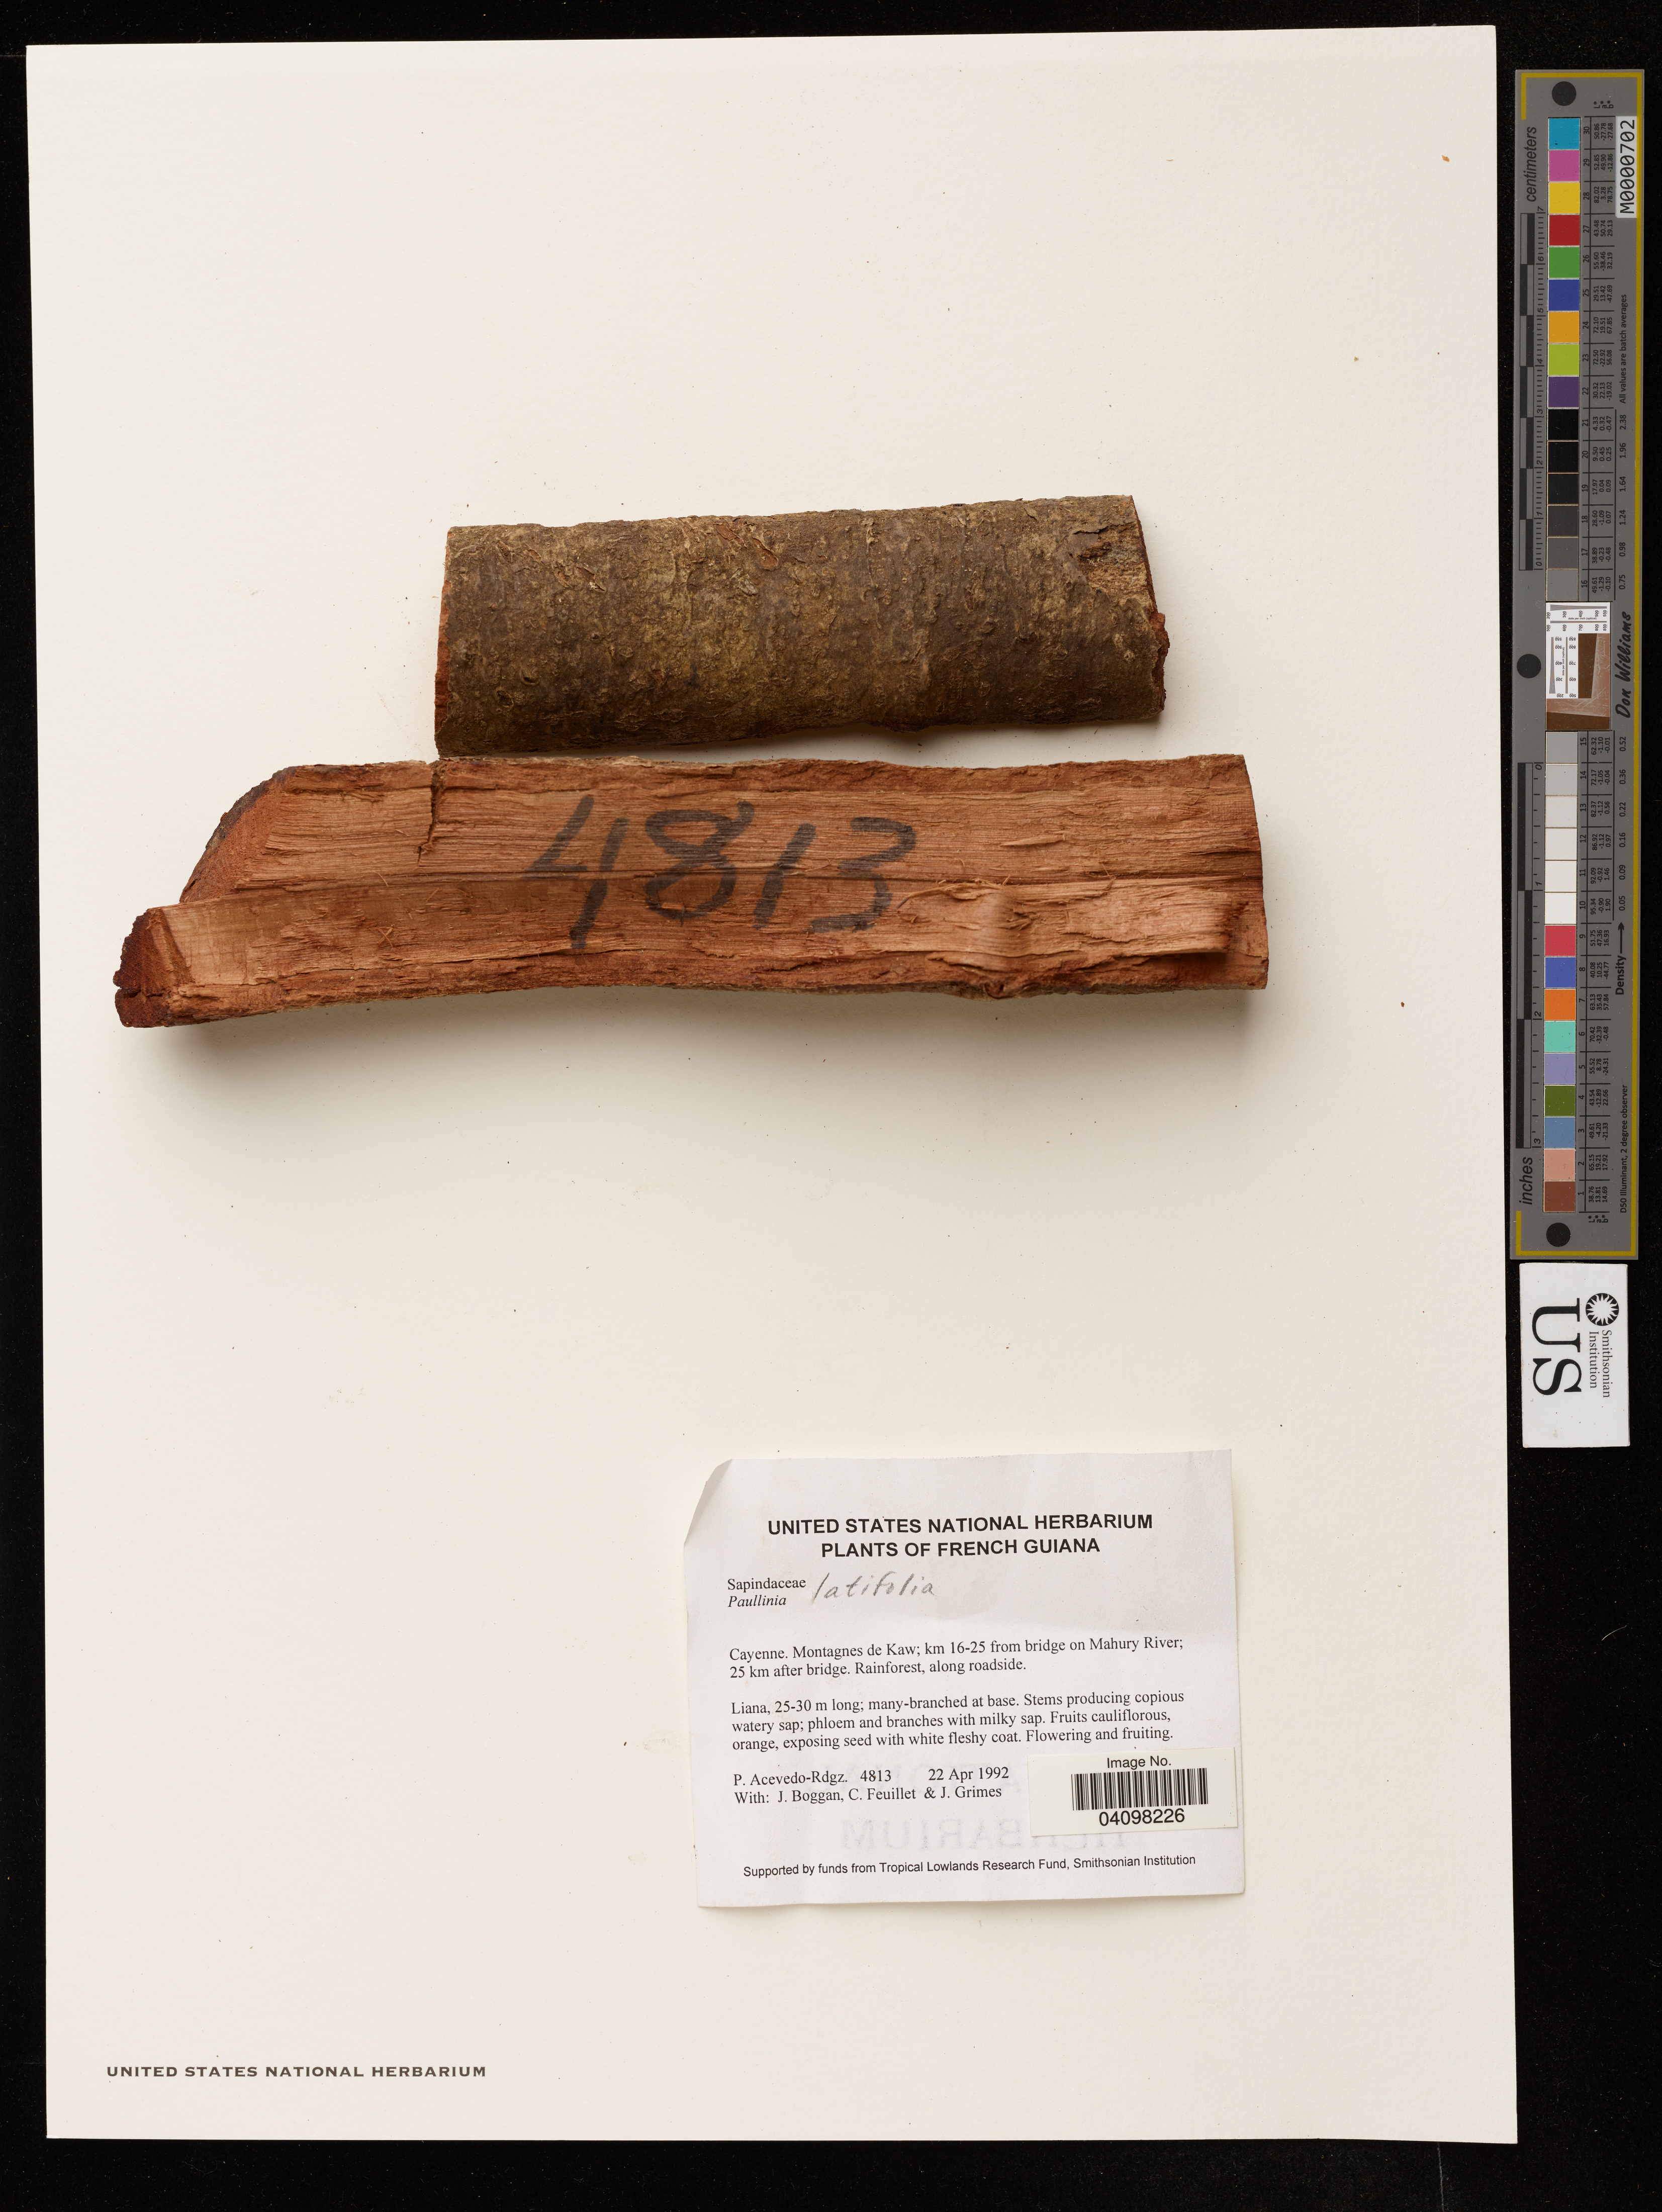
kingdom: Plantae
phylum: Tracheophyta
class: Magnoliopsida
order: Sapindales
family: Sapindaceae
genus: Paullinia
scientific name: Paullinia latifolia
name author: Benth. ex Radlk.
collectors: P. Acevedo-Rodr., J. K. Boggan, C. Feuillet & J. Grimes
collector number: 4813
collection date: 1992-04-22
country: French Guiana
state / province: Cayenne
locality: Montagnes de Kaw; km 16-25 from bridge on Mahury River; 25 km after bridge.